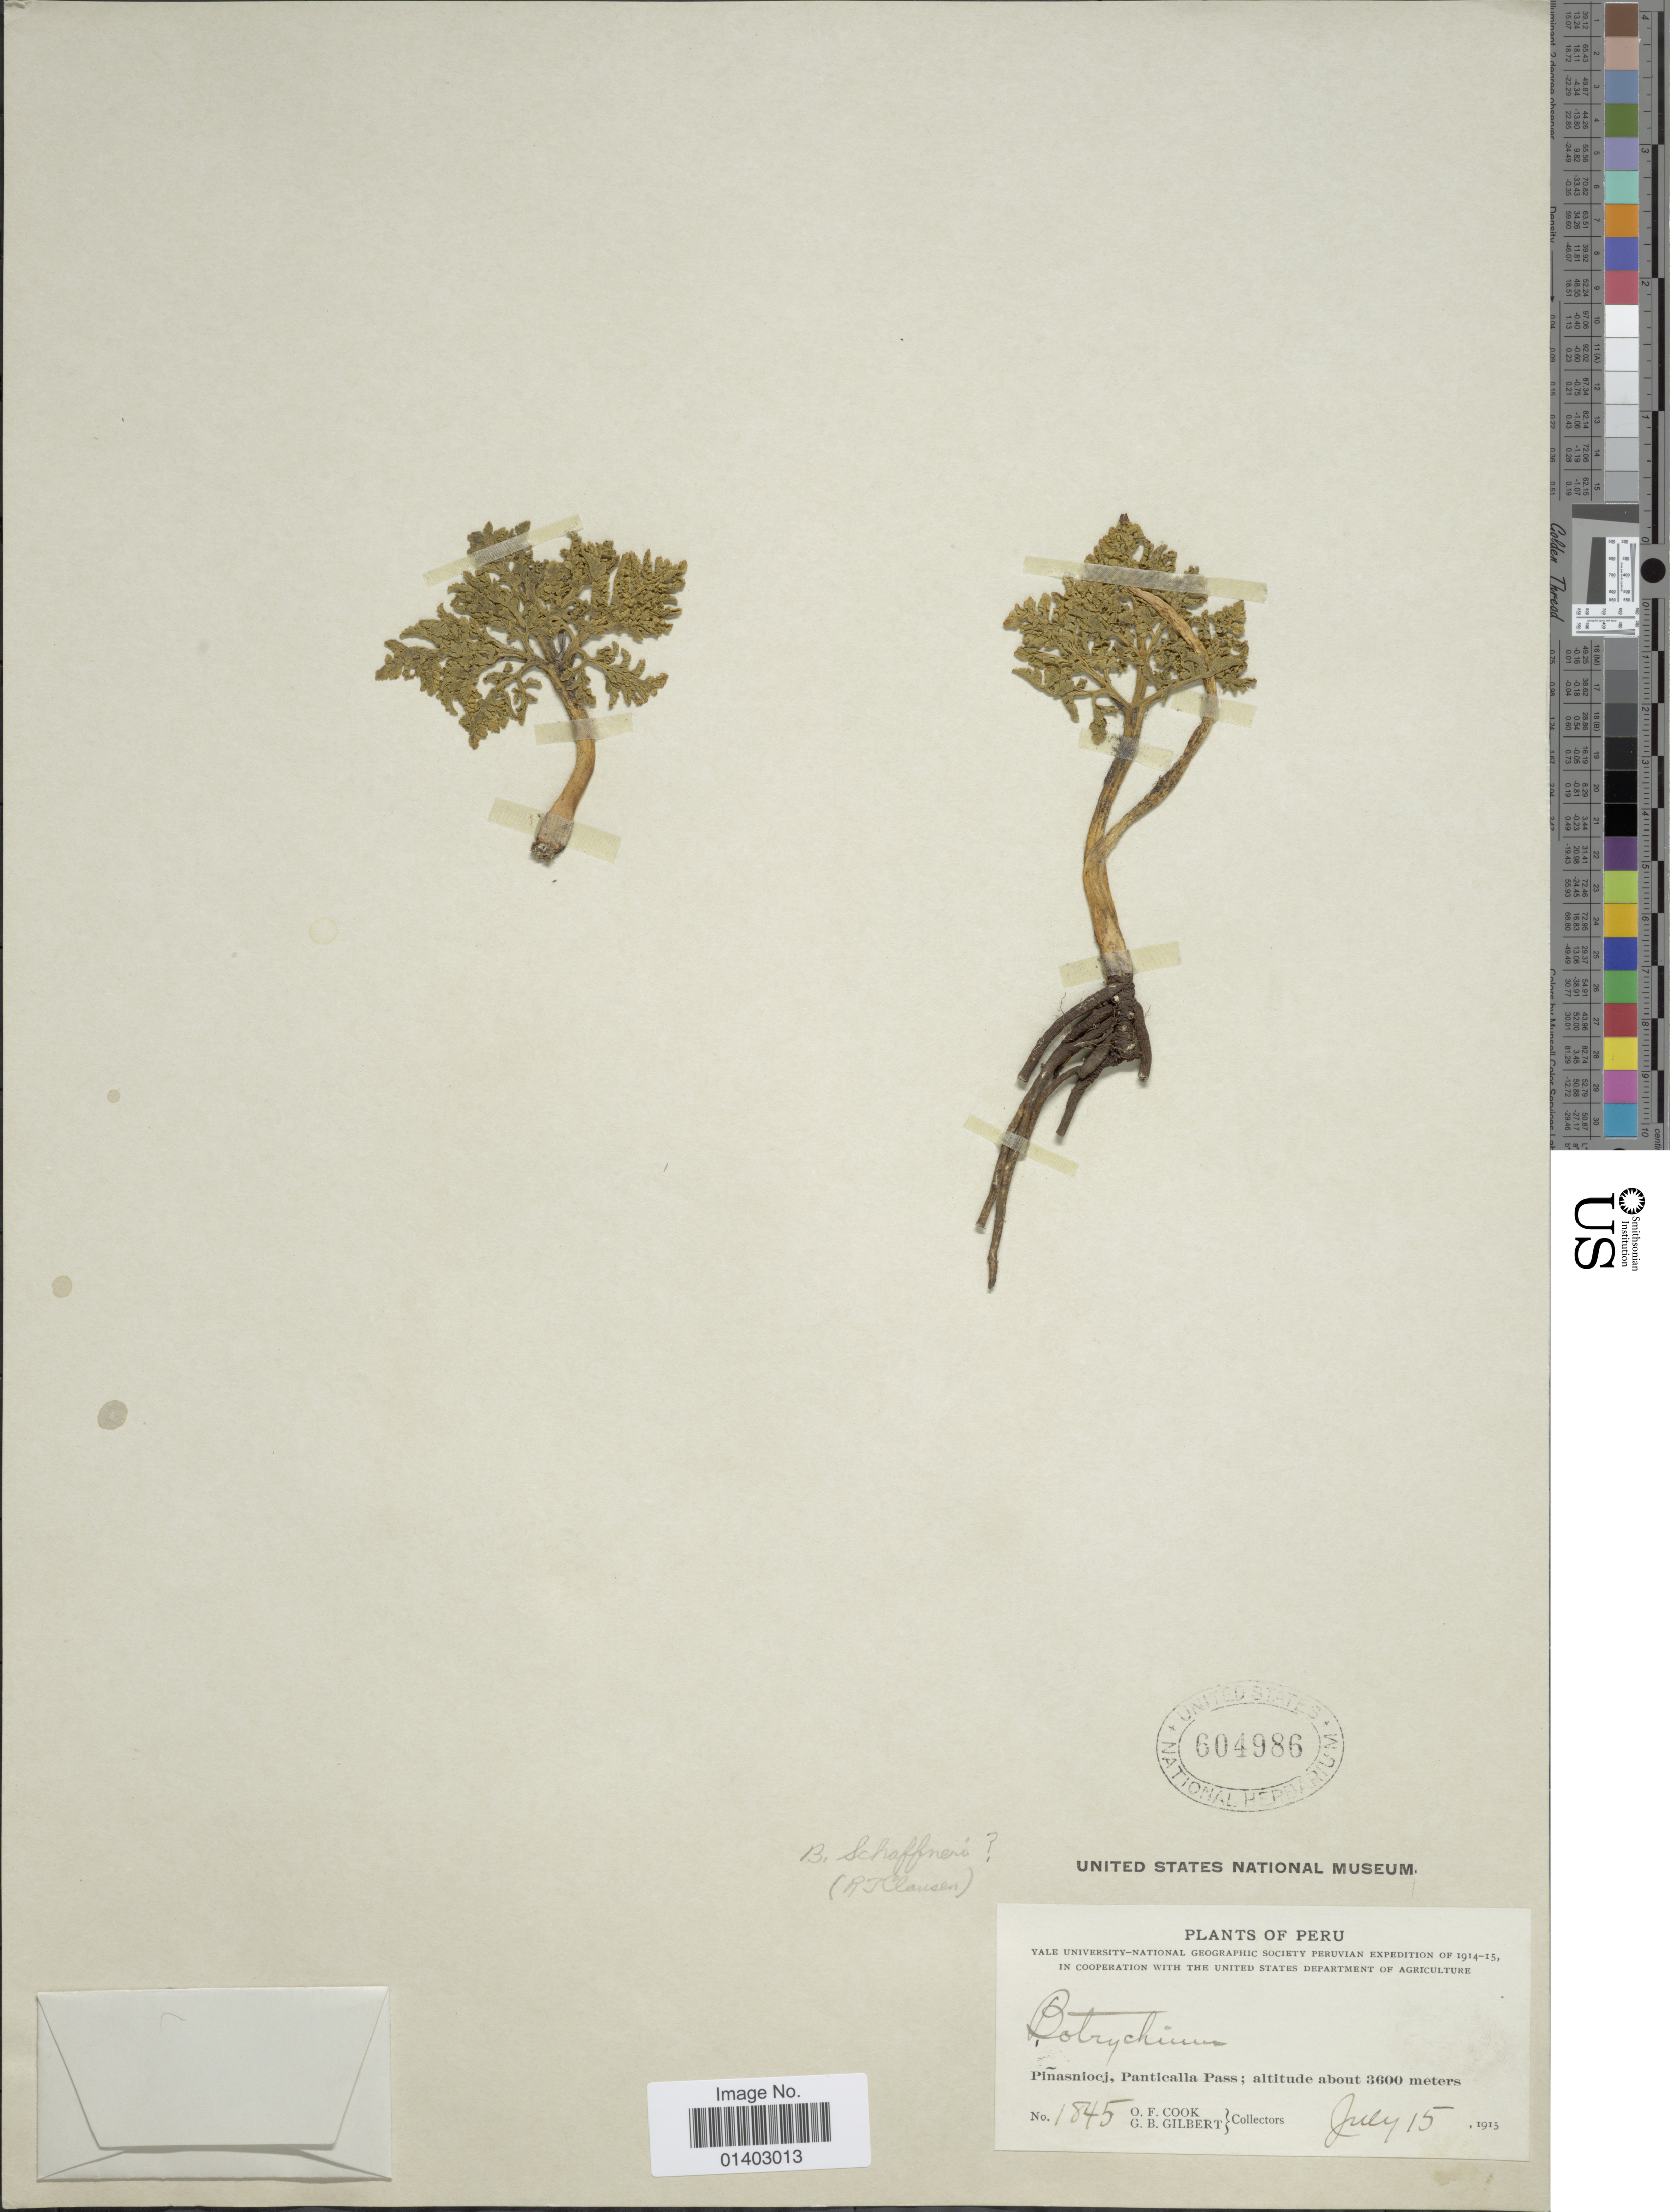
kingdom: Plantae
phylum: Tracheophyta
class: Polypodiopsida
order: Ophioglossales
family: Ophioglossaceae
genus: Botrychium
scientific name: Botrychium schaffneri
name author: Underw.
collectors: O. F. Cook & G. B. Gilbert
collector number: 1845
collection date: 1915-07-15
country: Peru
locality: Piñasiocj, Panticalla Pass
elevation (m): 3600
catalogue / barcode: US 604986